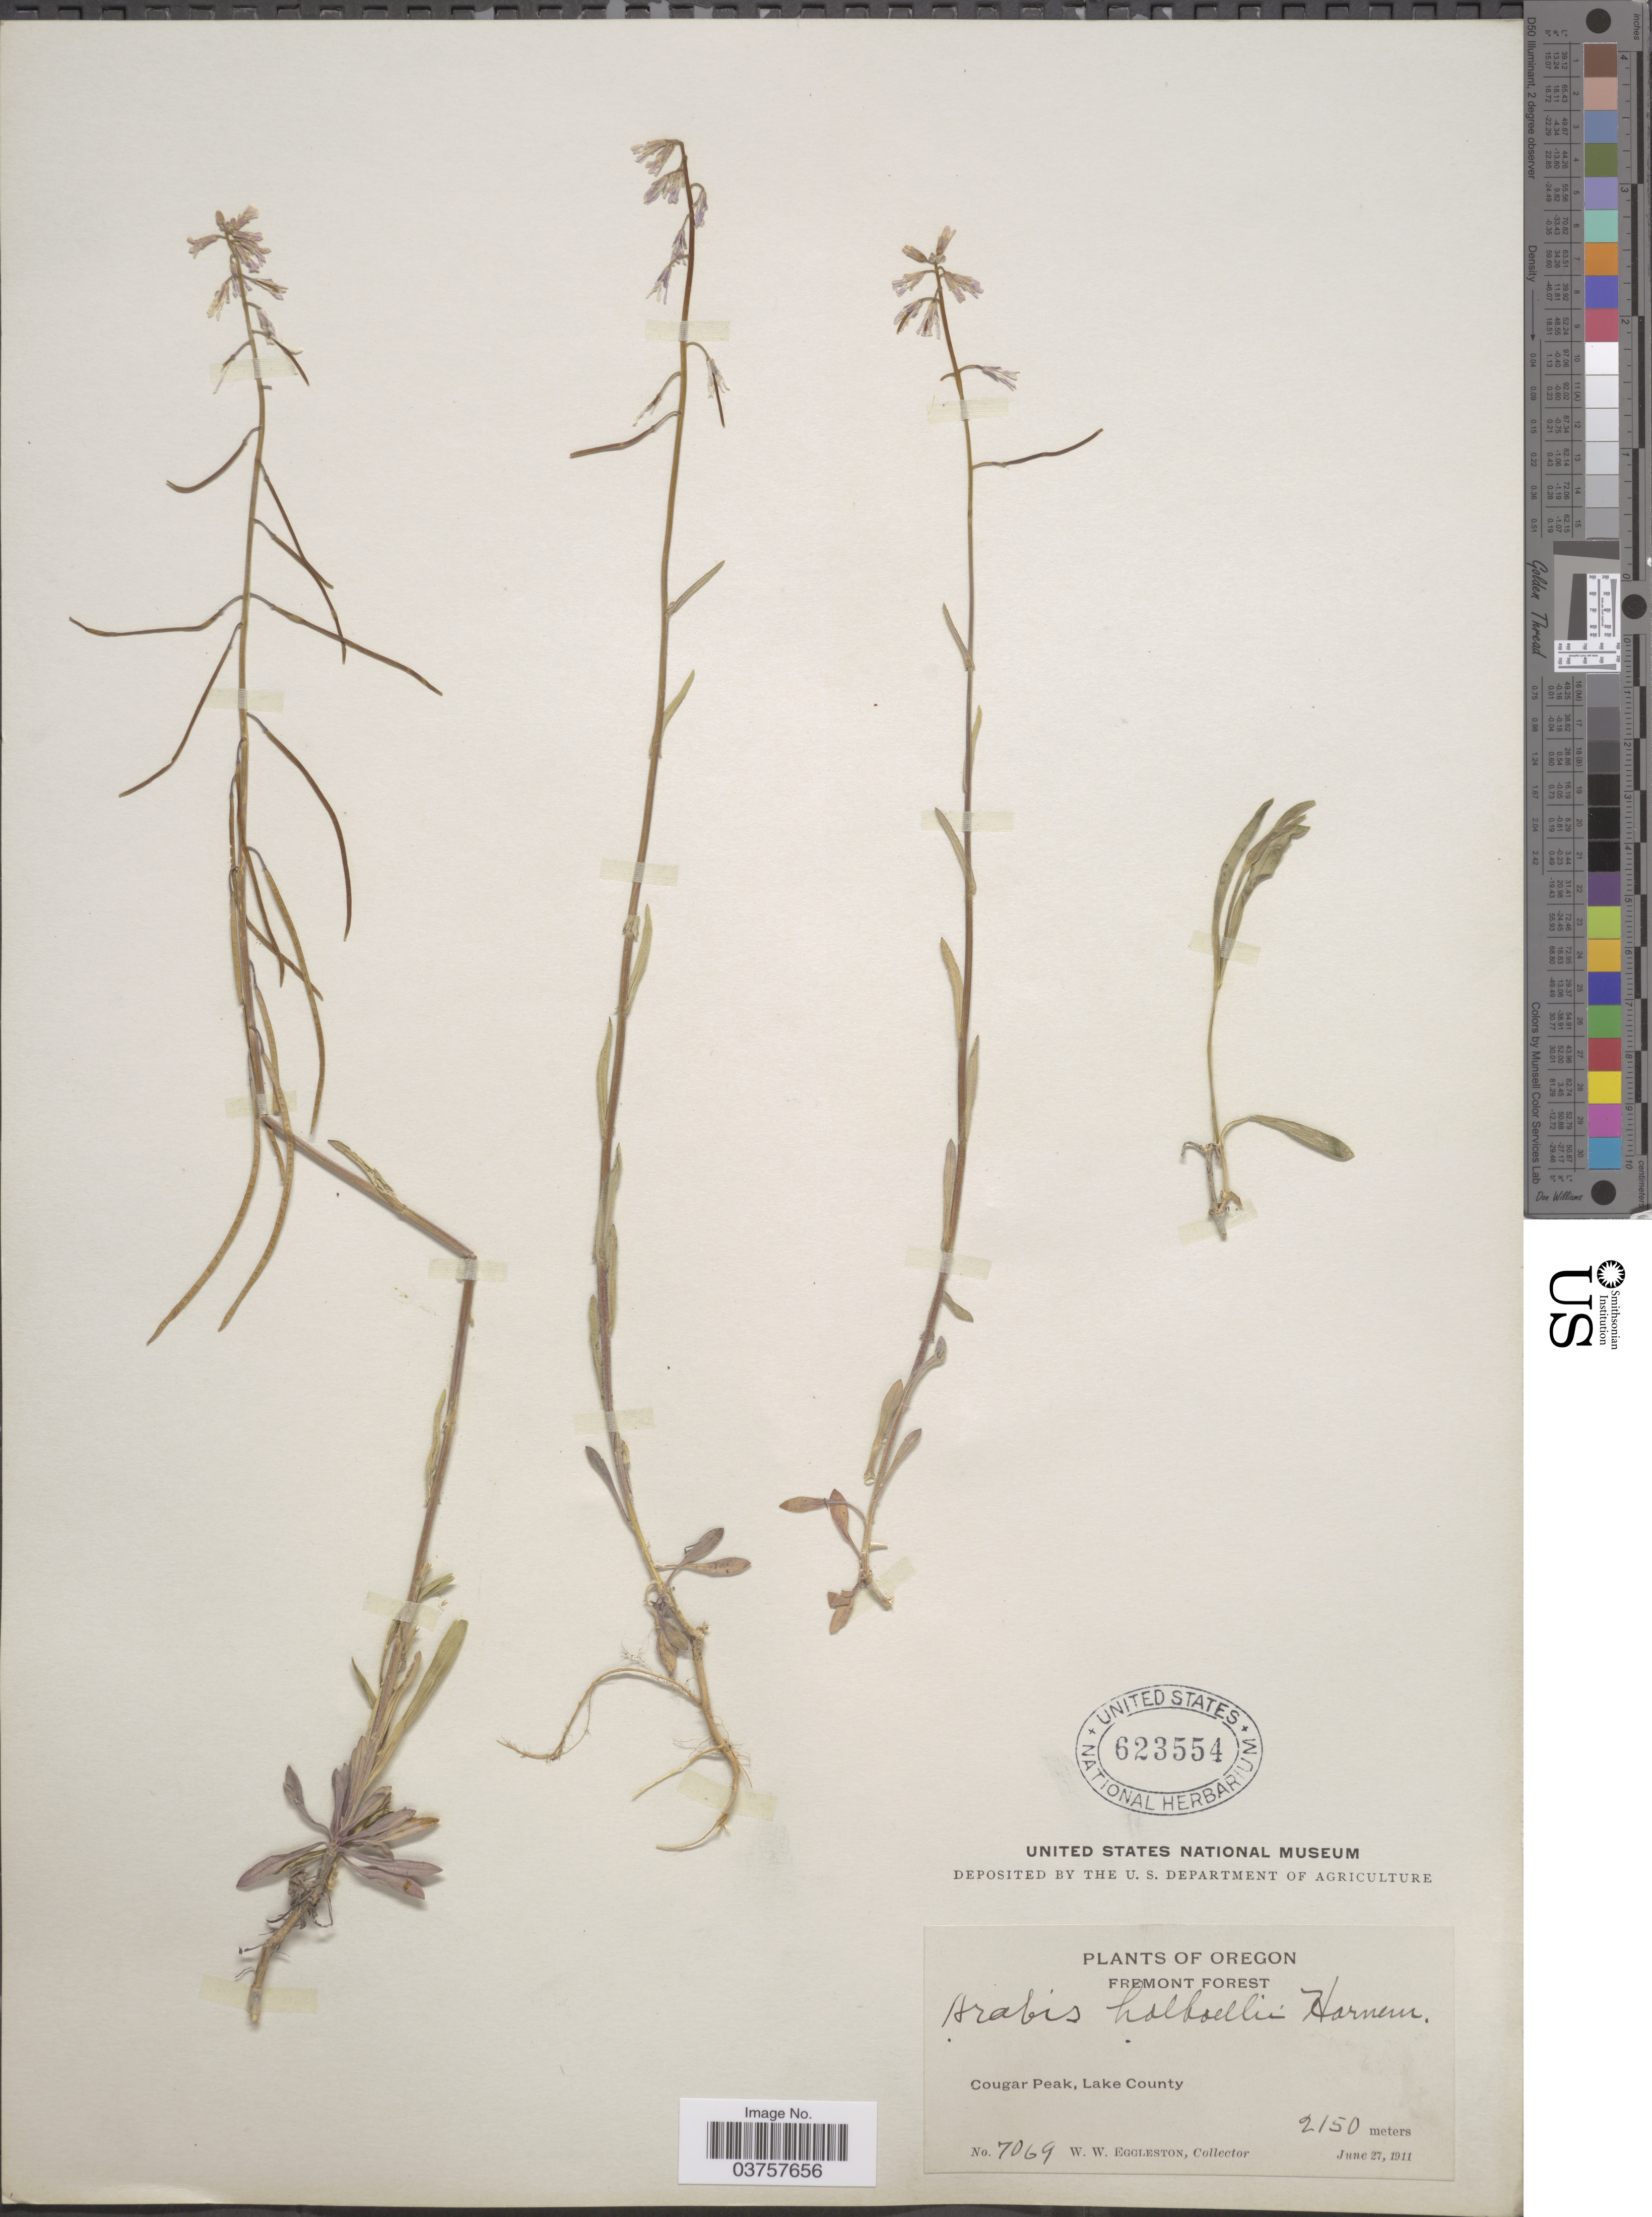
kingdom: Plantae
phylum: Tracheophyta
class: Magnoliopsida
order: Brassicales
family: Brassicaceae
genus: Arabis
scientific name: Arabis holboellii var. retrofracta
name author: Rydb.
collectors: W. W. Eggleston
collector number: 7069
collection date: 1911-06-27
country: United States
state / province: Oregon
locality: Fremont Forest. Cougar Peak, Lake County.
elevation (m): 2150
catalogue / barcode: US 623554